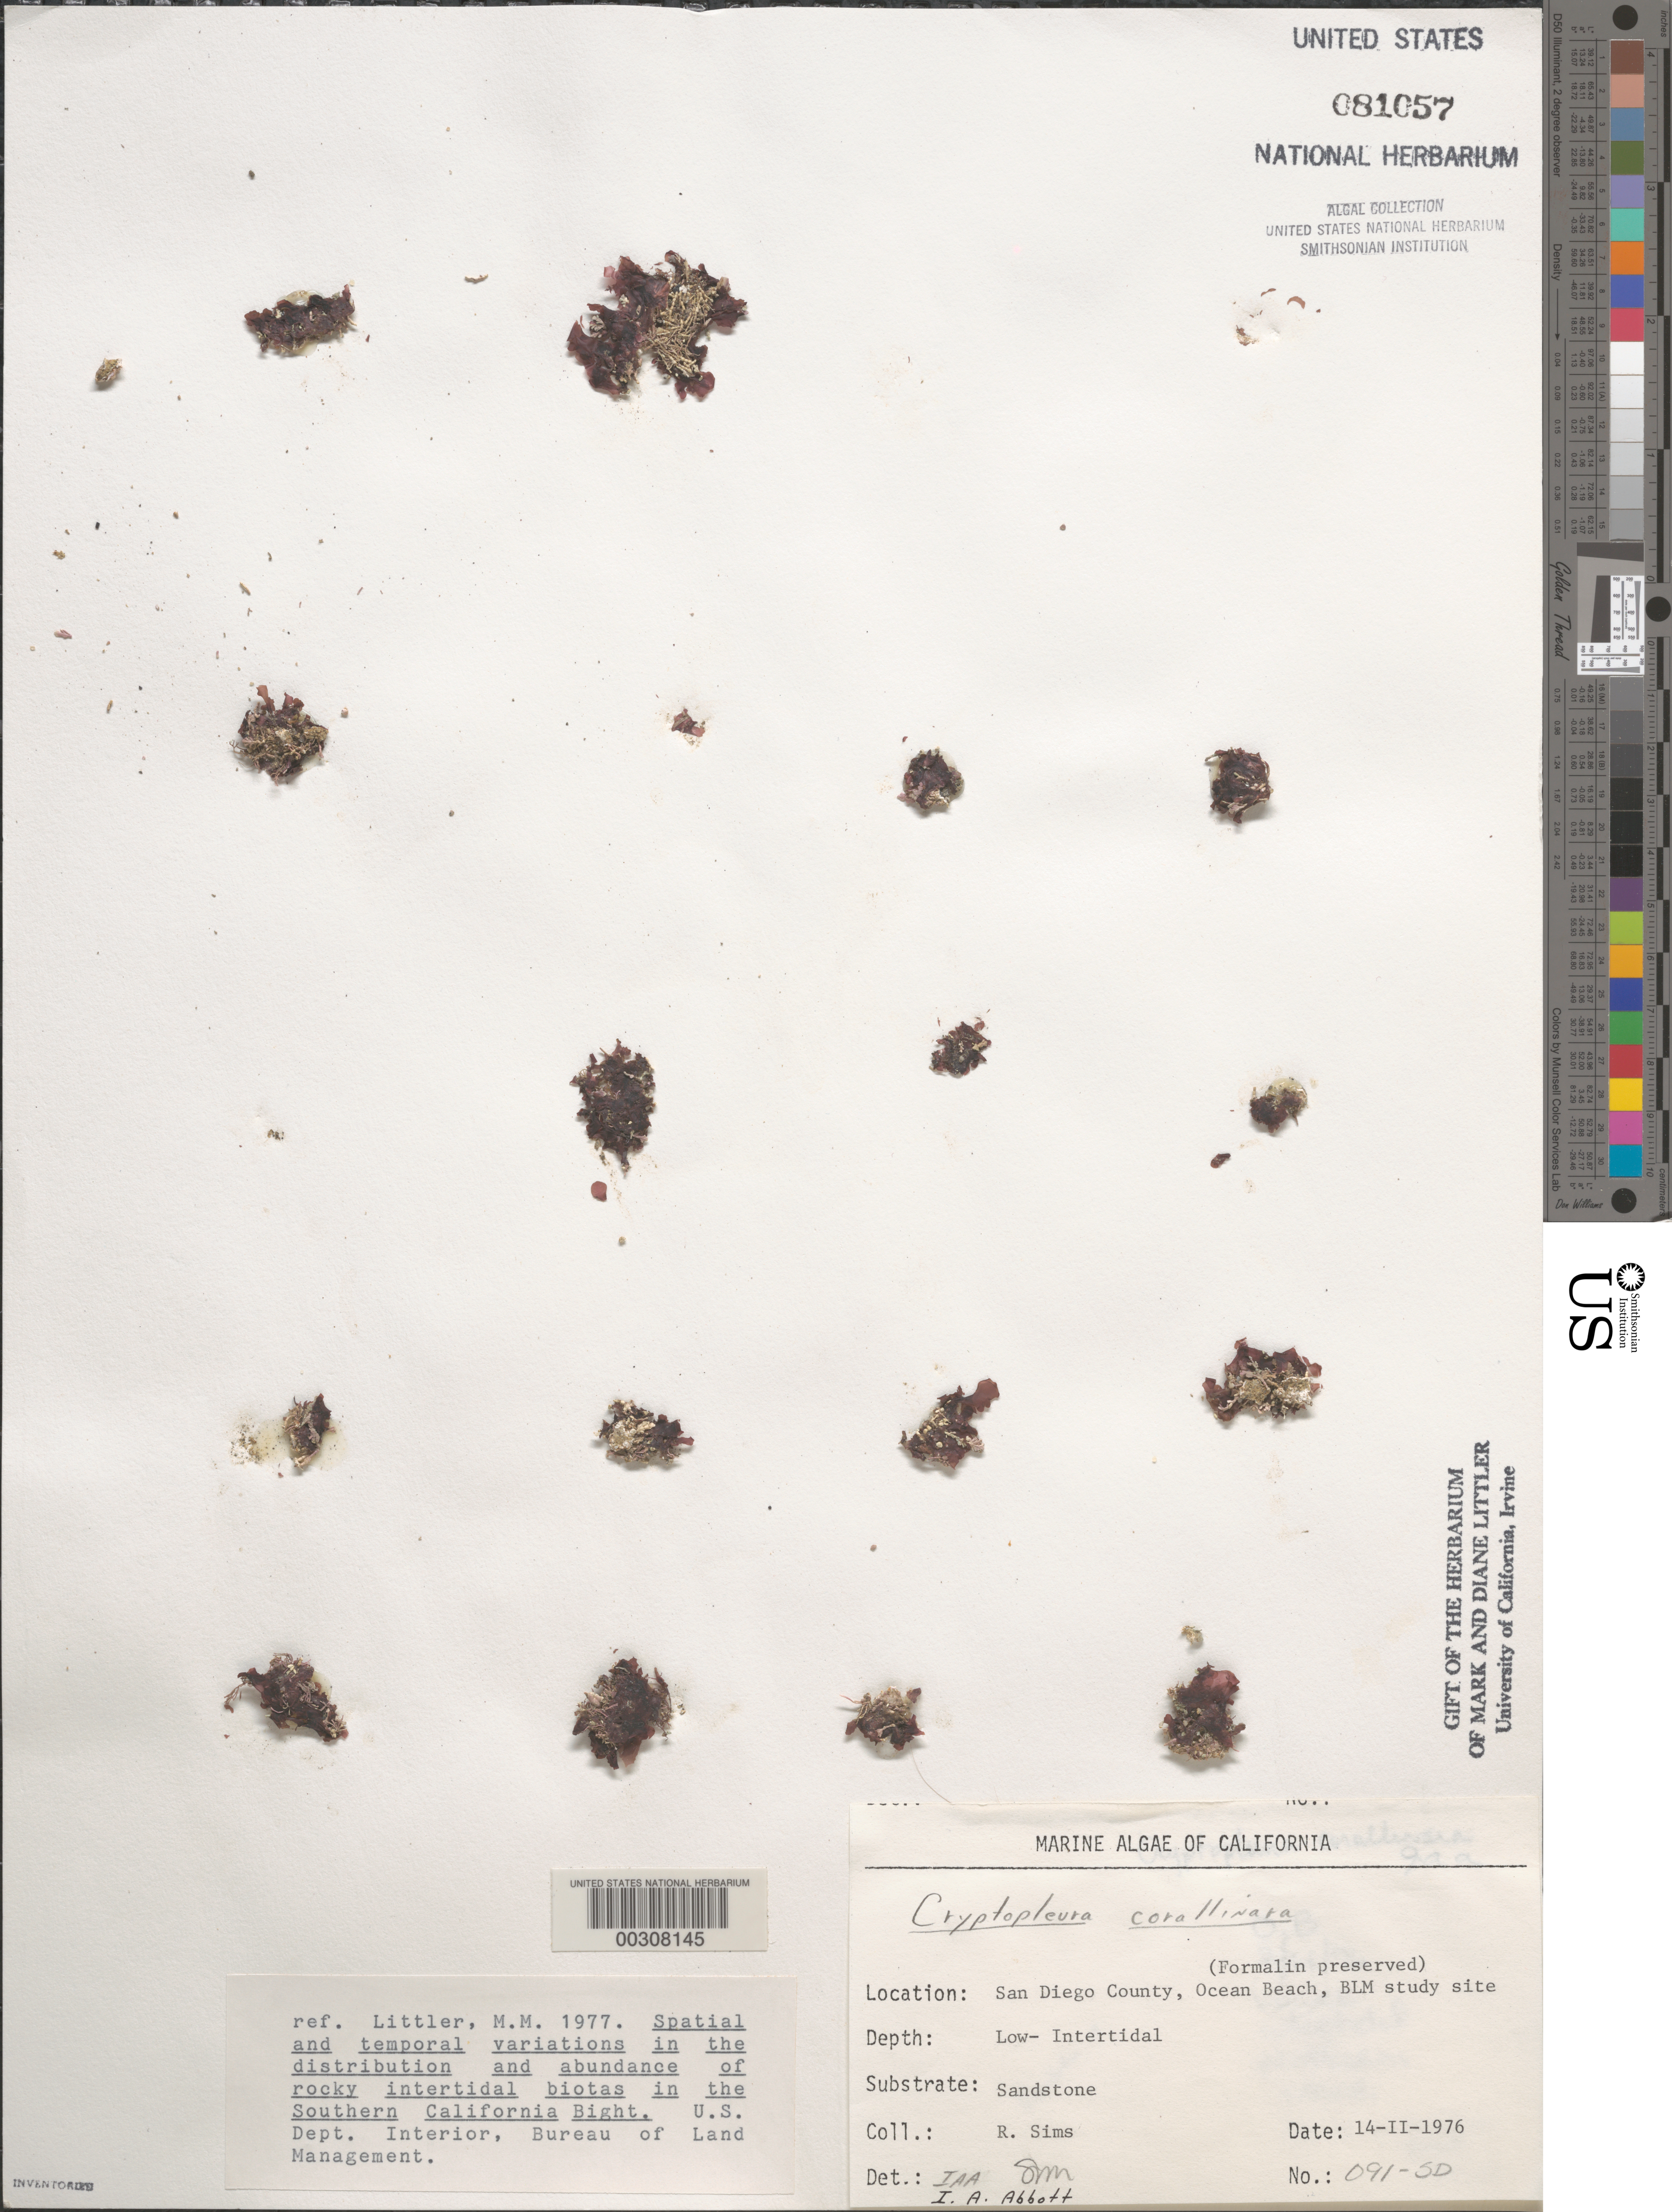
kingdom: Plantae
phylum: Rhodophyta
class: Florideophyceae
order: Ceramiales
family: Delesseriaceae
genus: Cryptopleura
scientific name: Cryptopleura corallinara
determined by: Abbott, I. A.; Murray, S. N.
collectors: R. H. Sims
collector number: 091-SD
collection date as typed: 14 Feb 1976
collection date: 1976-02-14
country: United States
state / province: California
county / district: San Diego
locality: End of Del Monte Street, Ocean Beach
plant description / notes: BLM-SOCALBIGHT Rocky Intertidal Survey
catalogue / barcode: US 81057